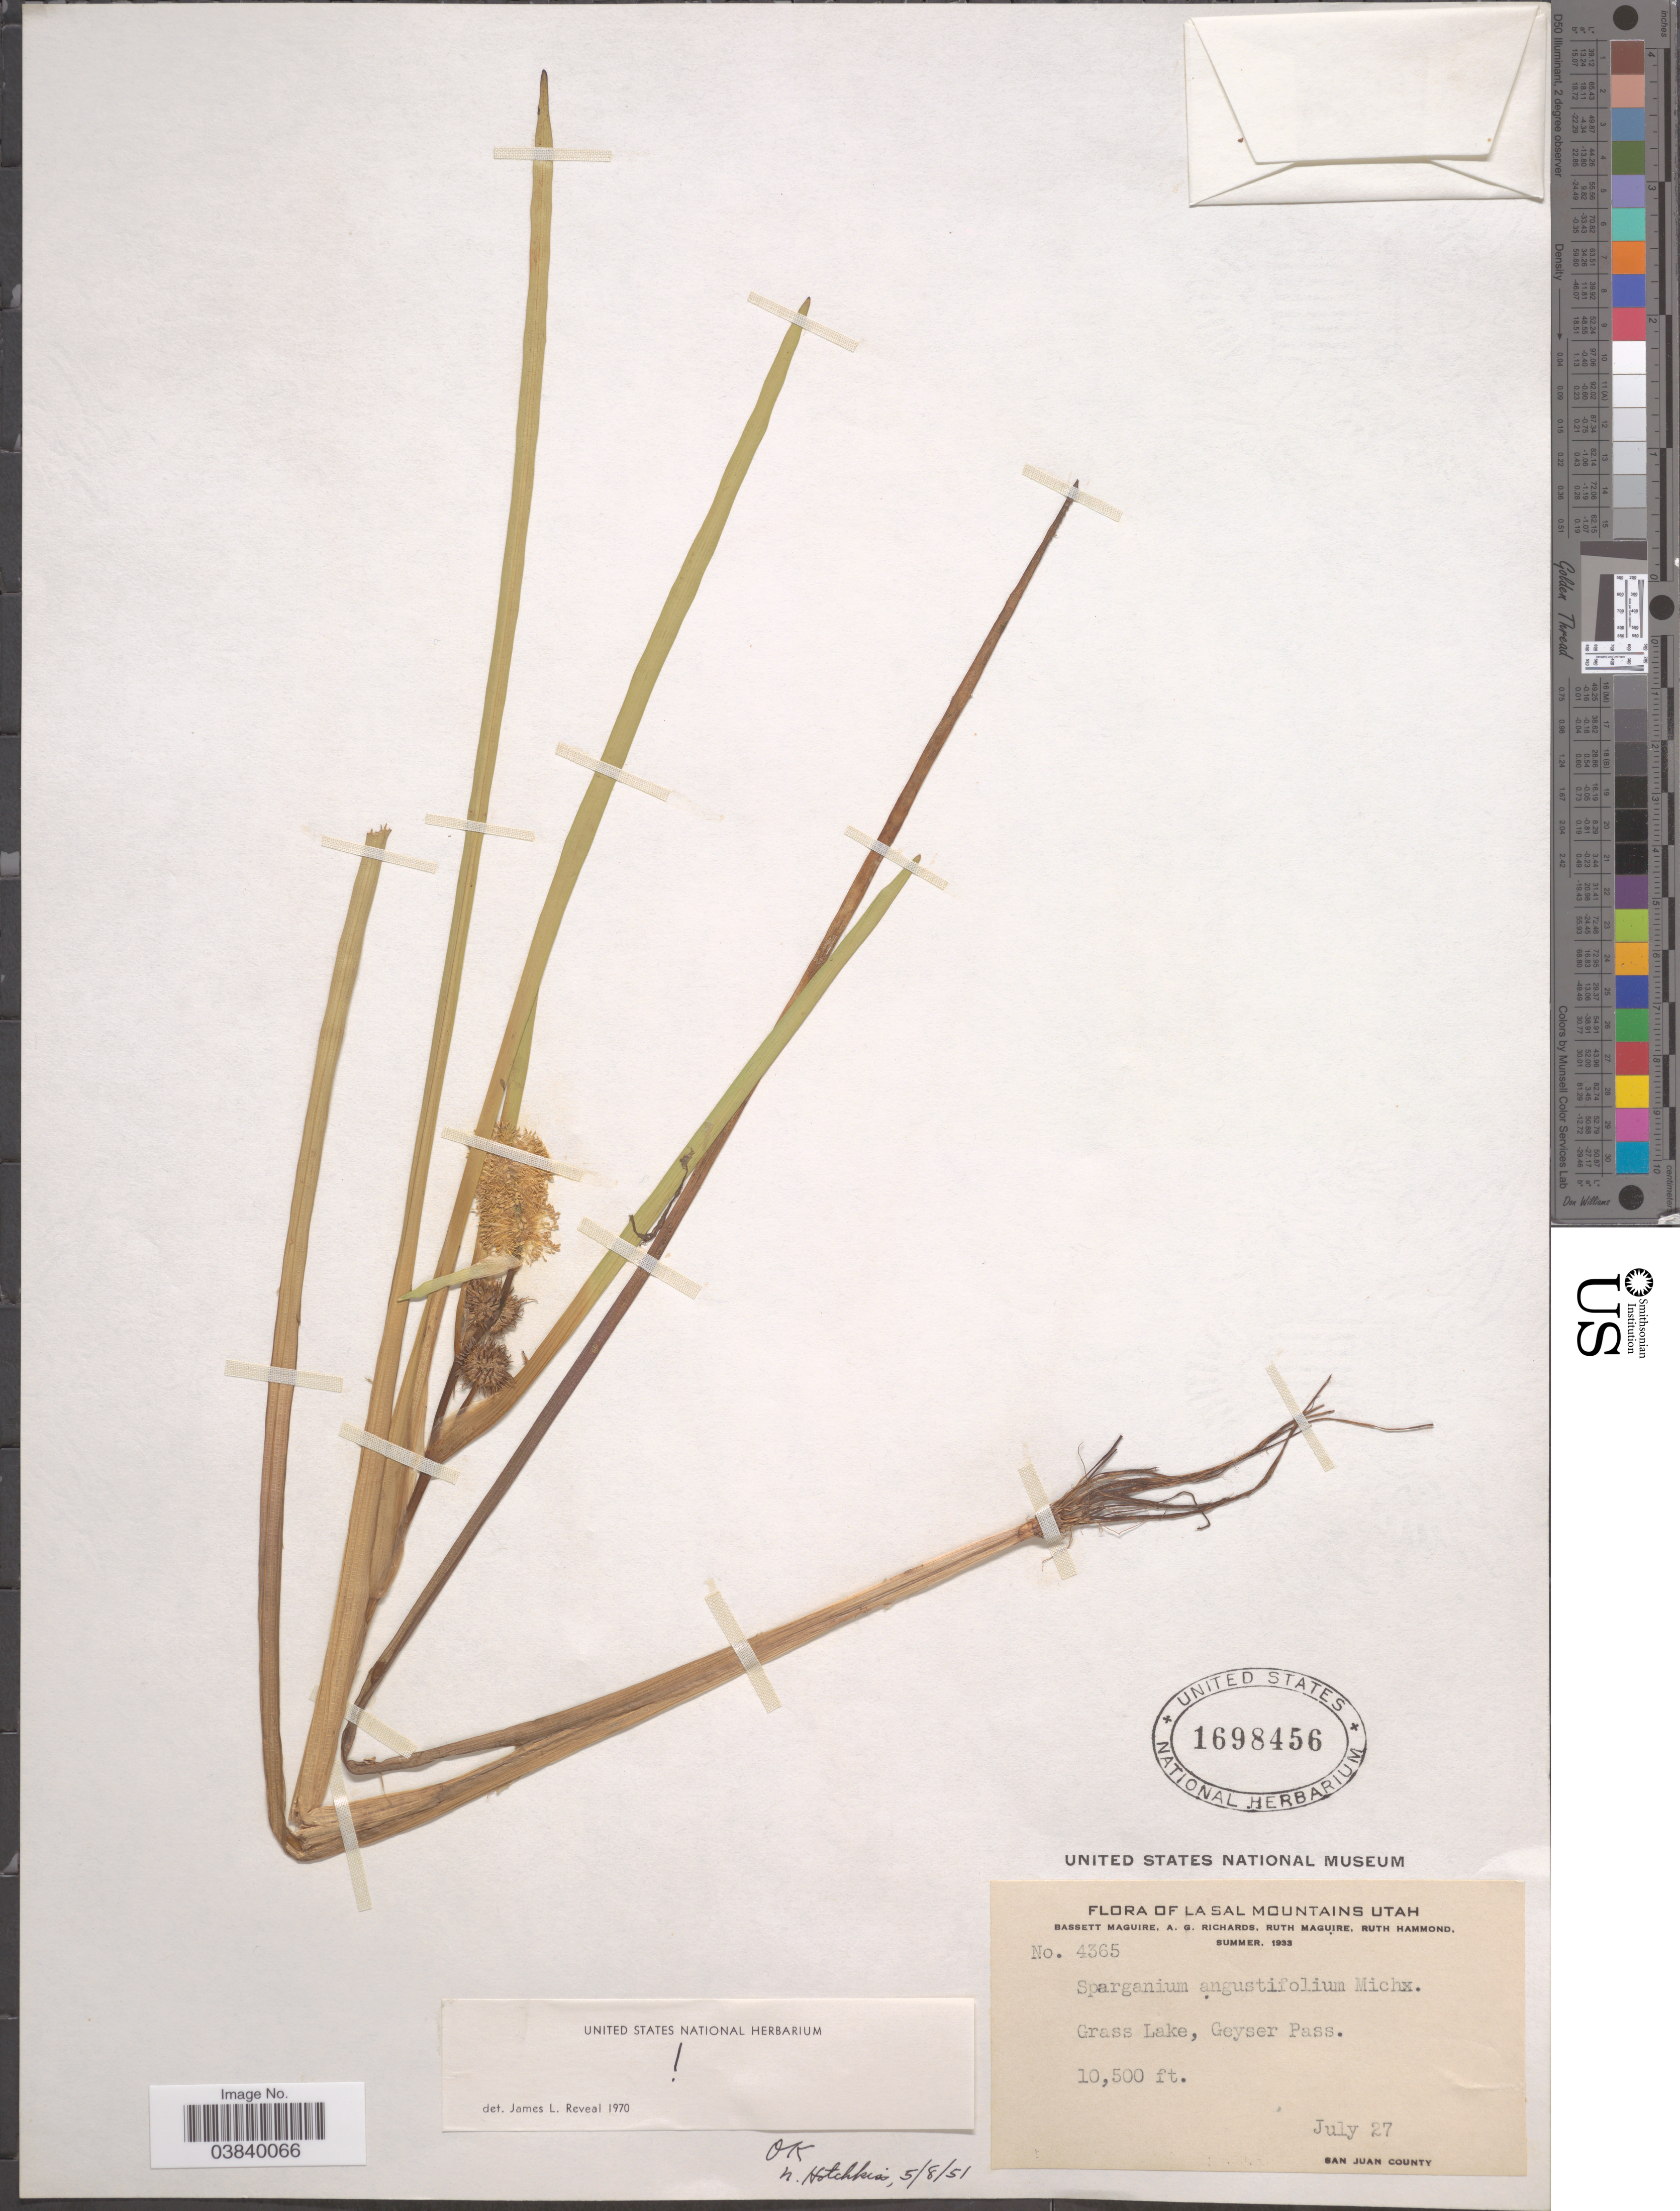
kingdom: Plantae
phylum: Tracheophyta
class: Liliopsida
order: Poales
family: Typhaceae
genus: Sparganium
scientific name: Sparganium angustifolium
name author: Michx.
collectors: B. Maguire, A. Richards, R. R. Maguire & R. Hammond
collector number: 4365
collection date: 1933-07-27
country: United States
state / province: Utah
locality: La Sal Mountains. Grass Lake, Geyser Pass. San Juan County.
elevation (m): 3200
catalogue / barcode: US 1698456